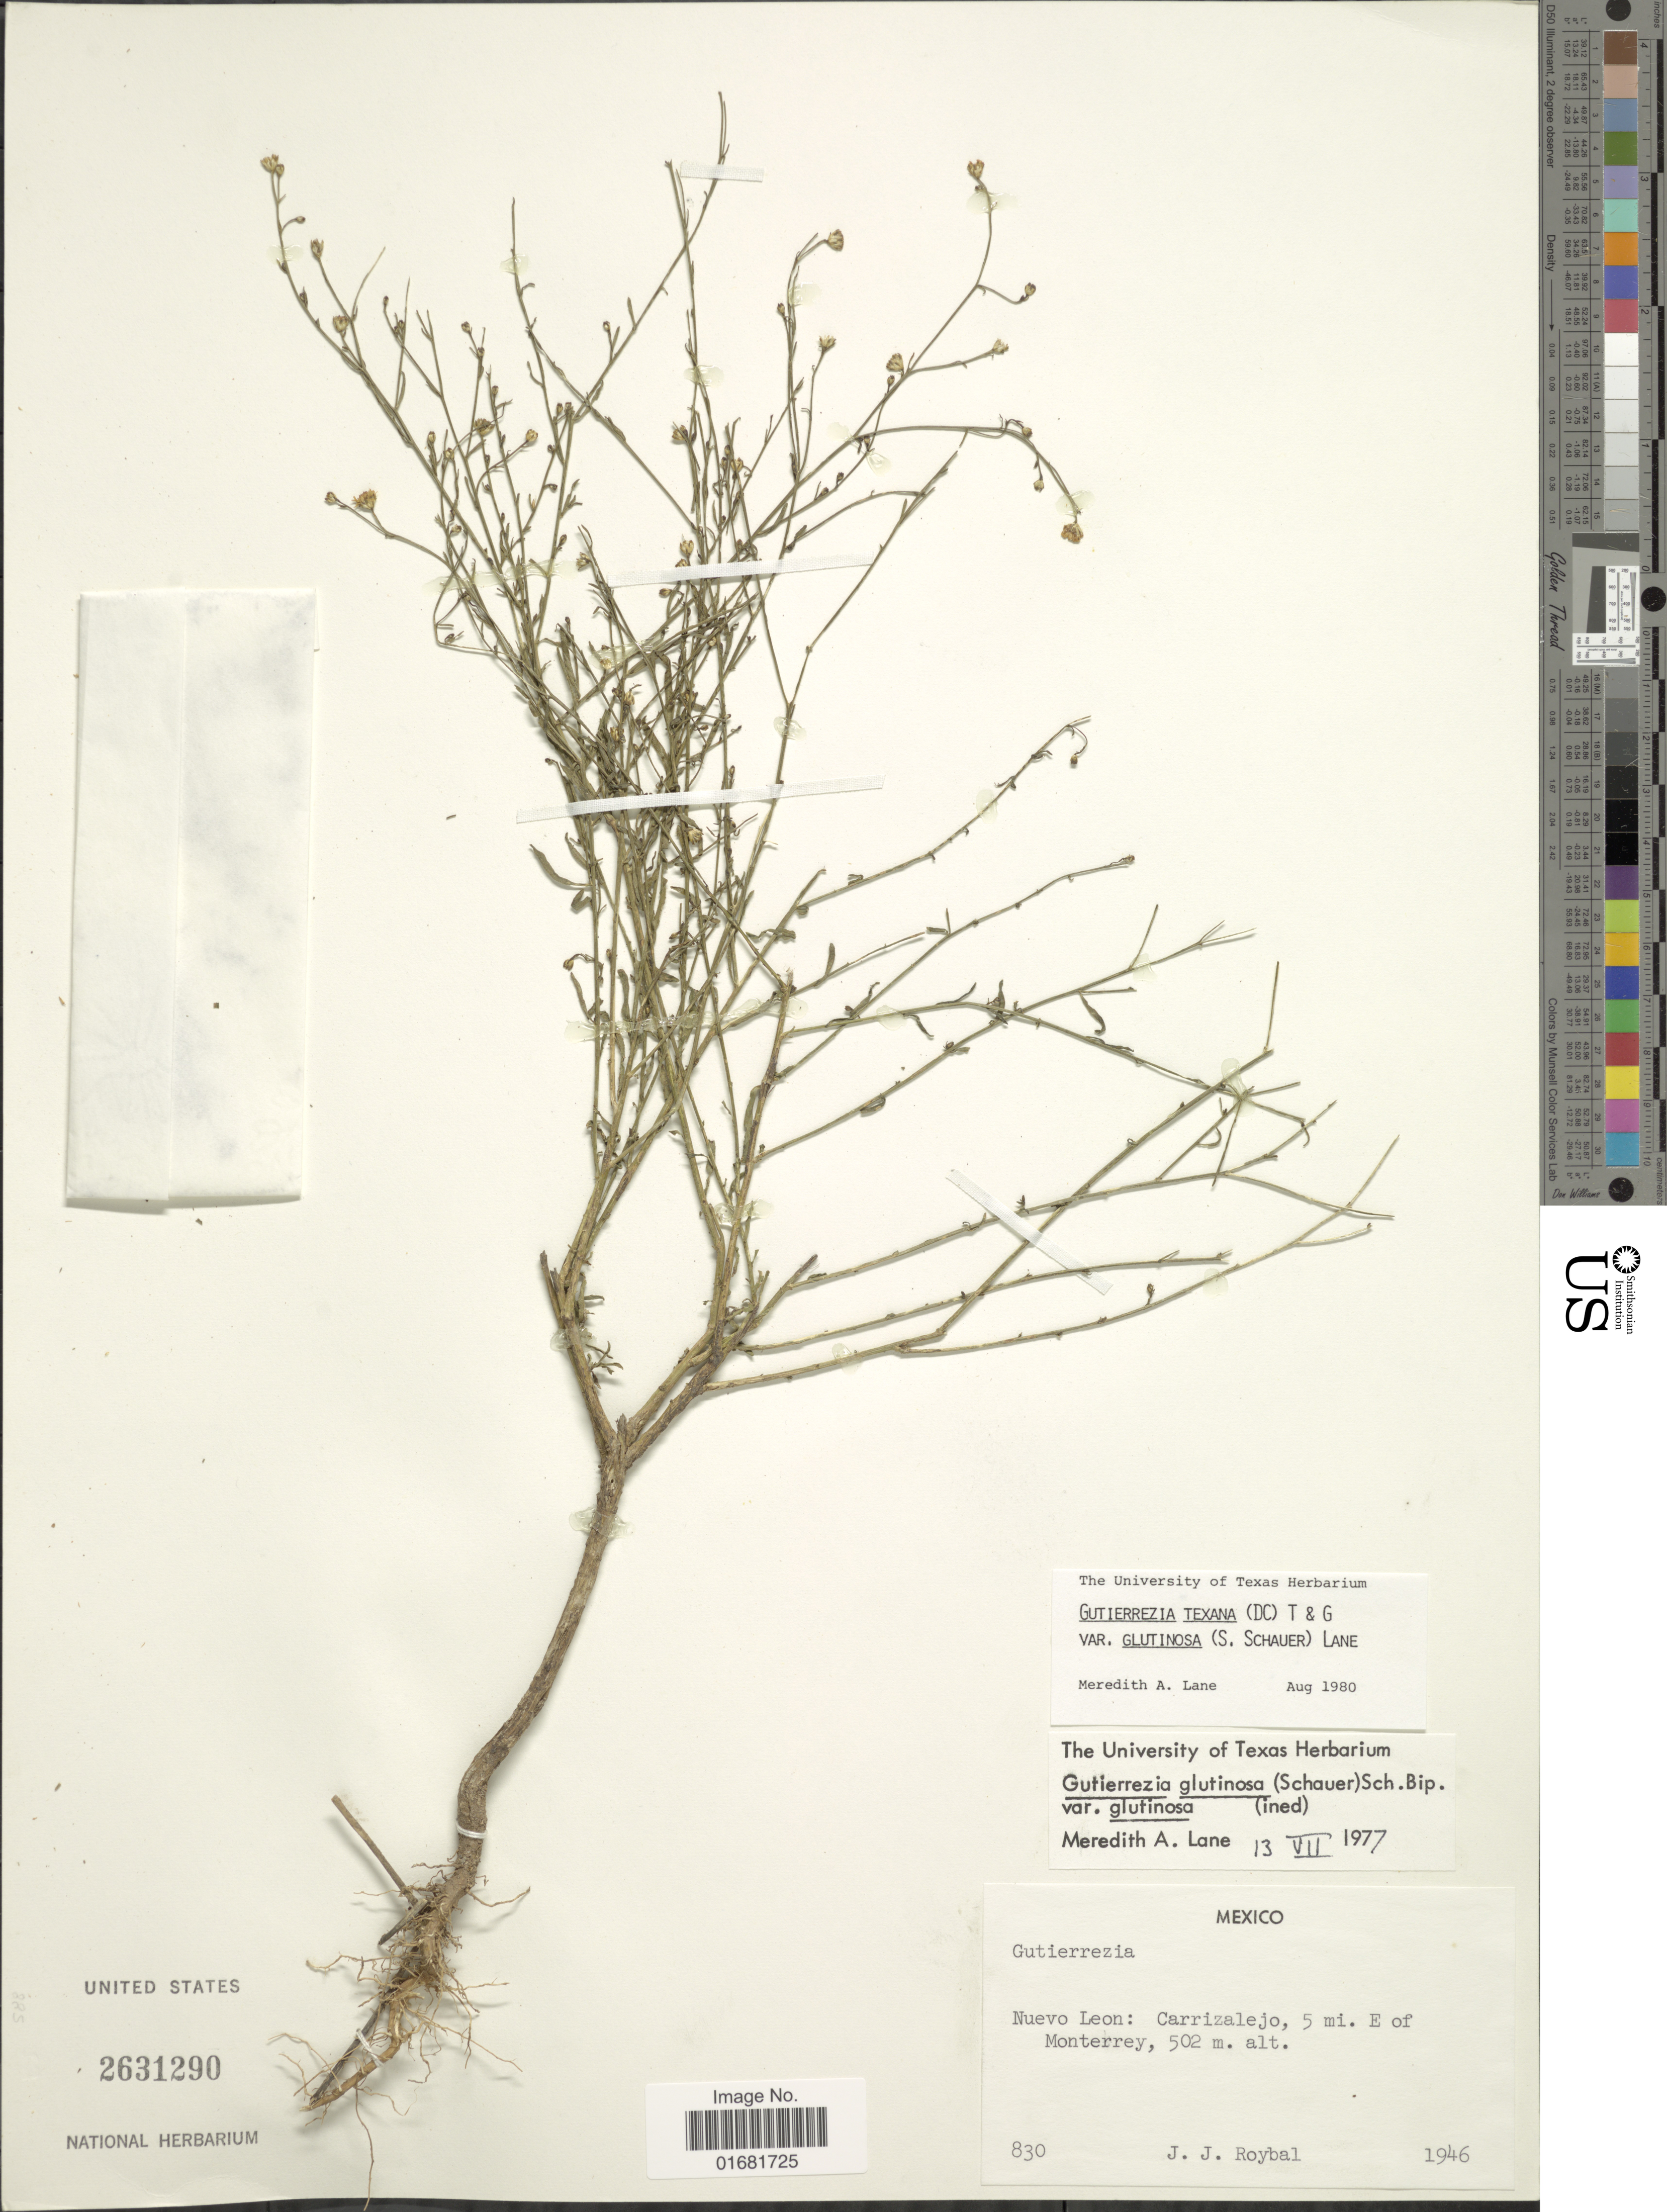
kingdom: Plantae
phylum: Tracheophyta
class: Magnoliopsida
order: Asterales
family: Asteraceae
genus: Gutierrezia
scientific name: Gutierrezia texana var. glutinosa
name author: (S. Schauer) M.A. Lane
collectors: J. J. Roybal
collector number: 830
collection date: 1946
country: Mexico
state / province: Nuevo León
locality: Carrizalejo, 5 mi. E of Monterrey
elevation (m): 502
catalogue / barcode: US 2631290